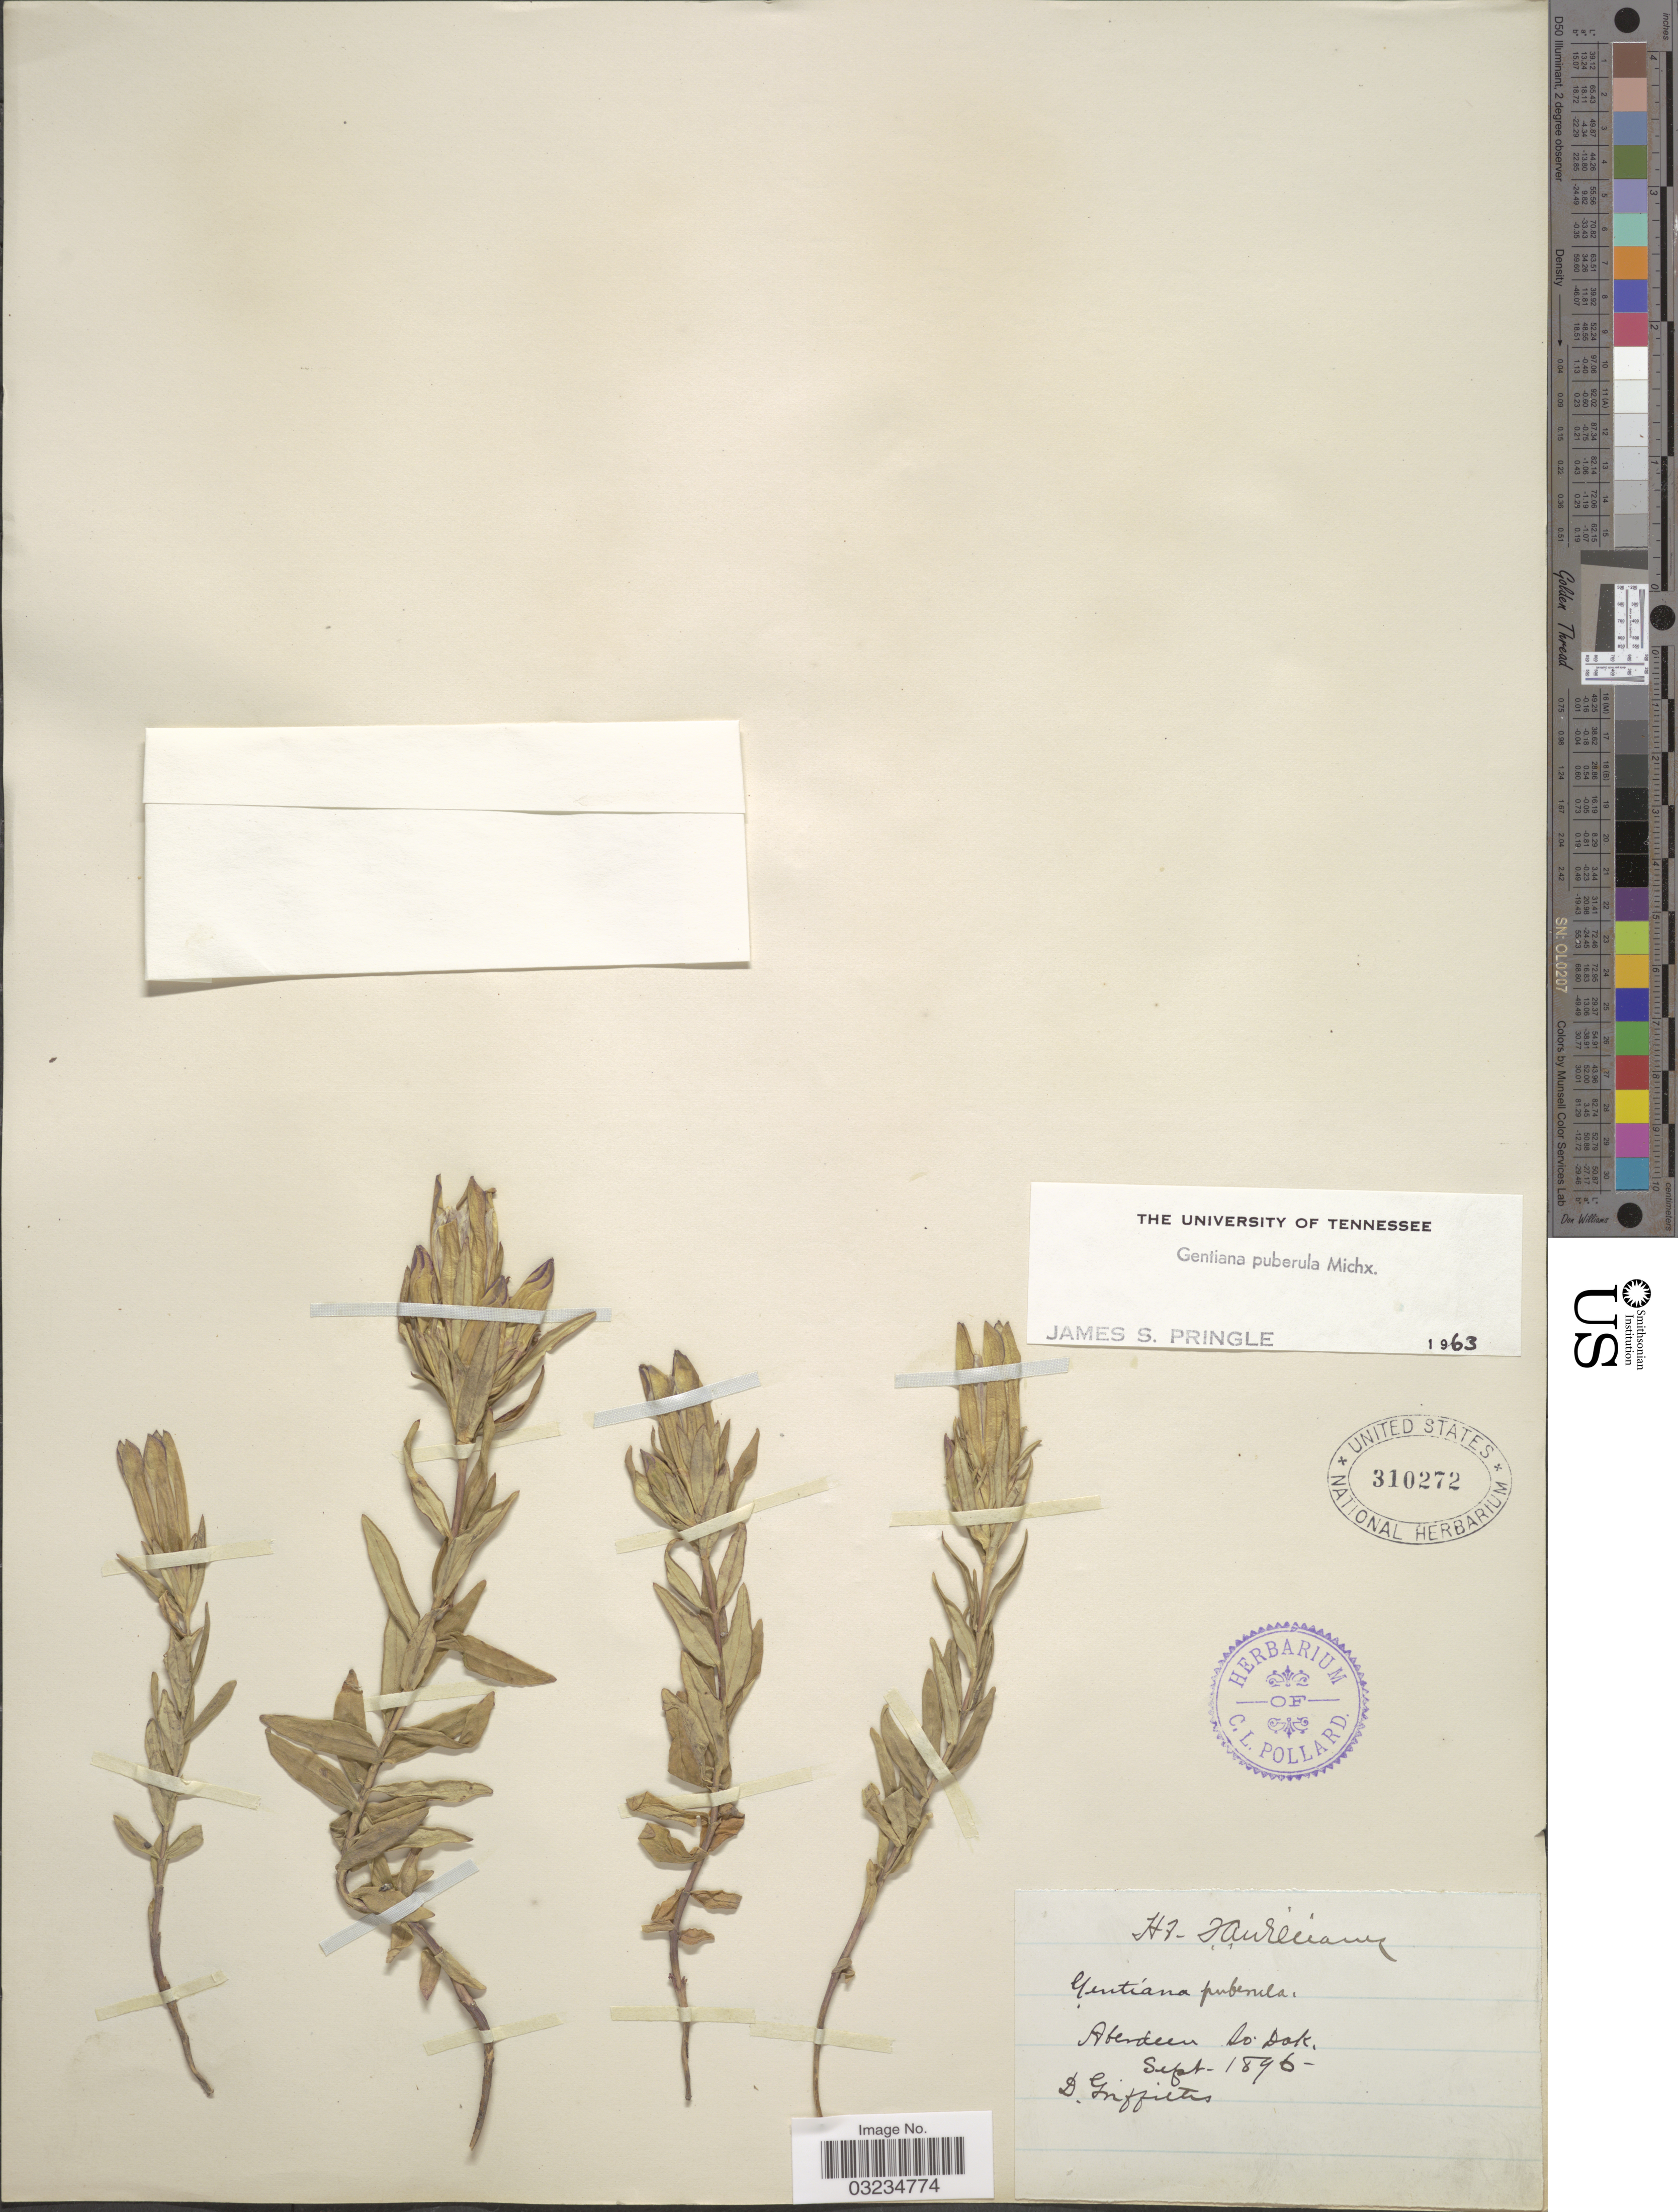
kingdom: Plantae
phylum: Tracheophyta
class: Magnoliopsida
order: Gentianales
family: Gentianaceae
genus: Gentiana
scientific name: Gentiana puberula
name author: Michx.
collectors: D. Griffiths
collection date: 1896-09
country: United States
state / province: South Dakota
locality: Aberdeen. So. Dak.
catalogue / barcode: US 310272